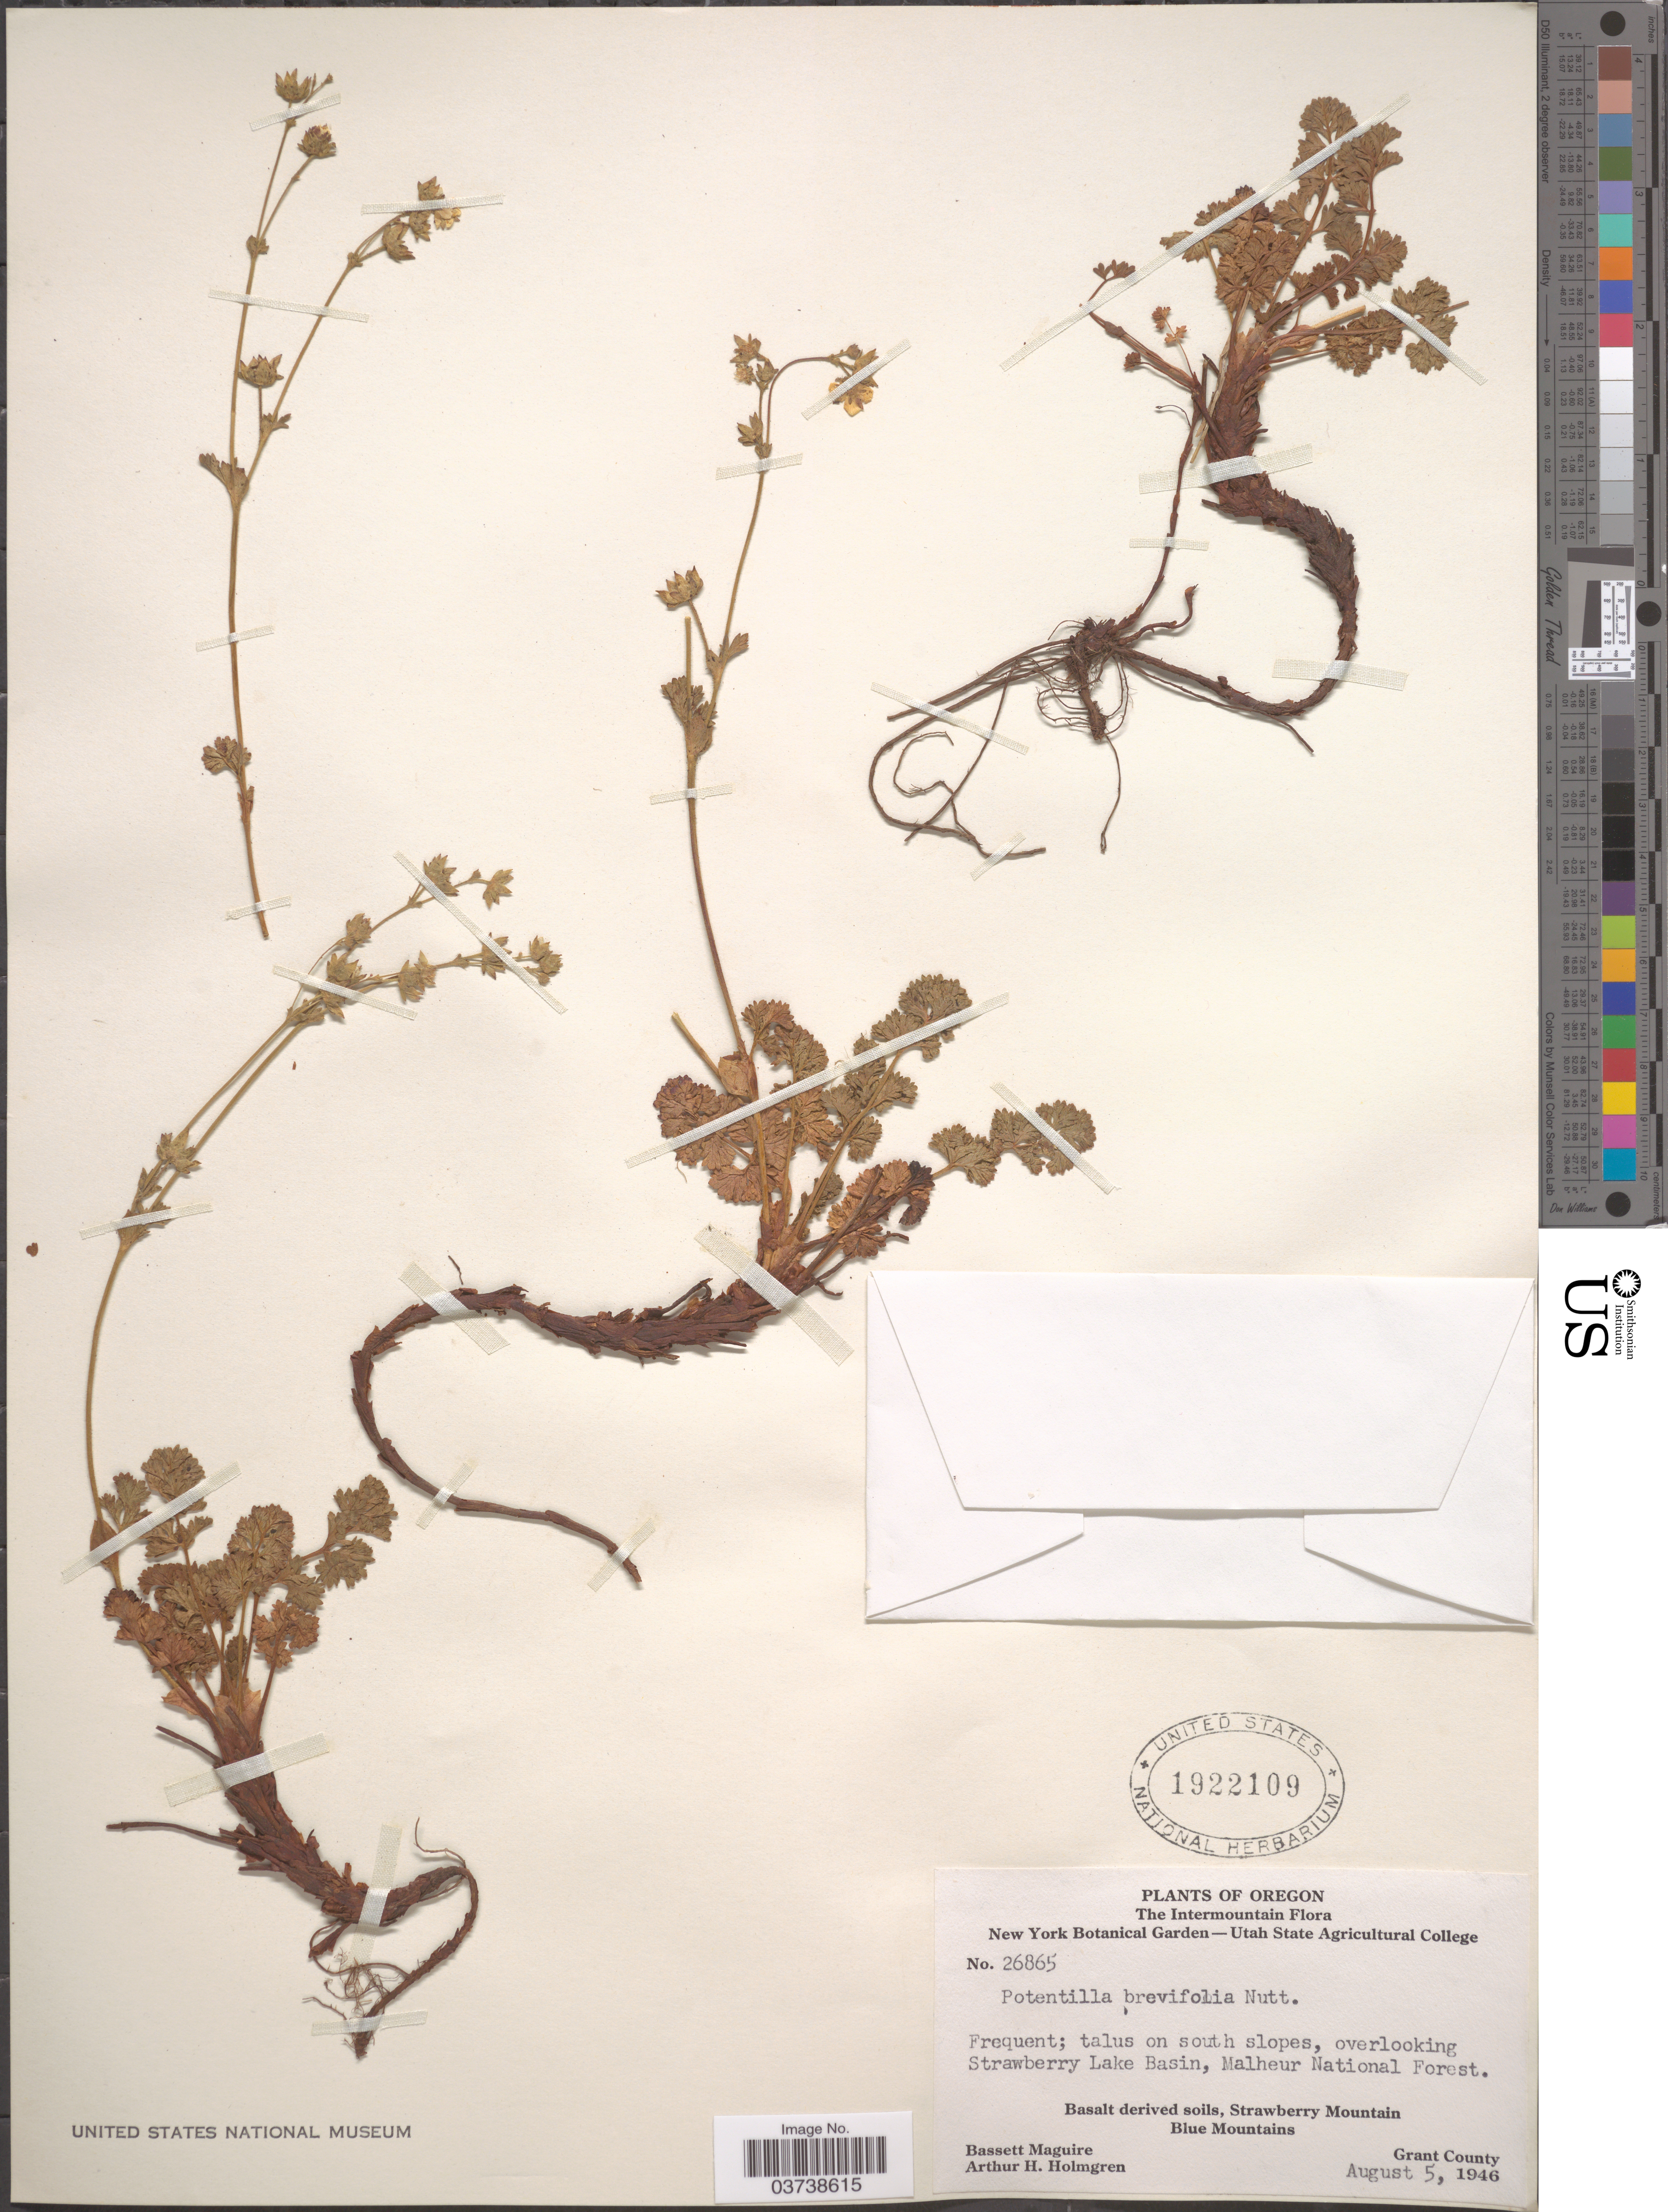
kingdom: Plantae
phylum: Tracheophyta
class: Magnoliopsida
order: Rosales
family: Rosaceae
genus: Potentilla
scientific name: Potentilla brevifolia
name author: Nutt.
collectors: B. Maguire & A. H. Holmgren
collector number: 26865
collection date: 1946-08-05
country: United States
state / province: Oregon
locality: The Intermountain. Talus on south slopes, overlooking Strawberry Lake Basin, Malheur National Forest. Basalt derived soils, Strawberry Mountain Blue Mountains. Grant County.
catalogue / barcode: US 1922109